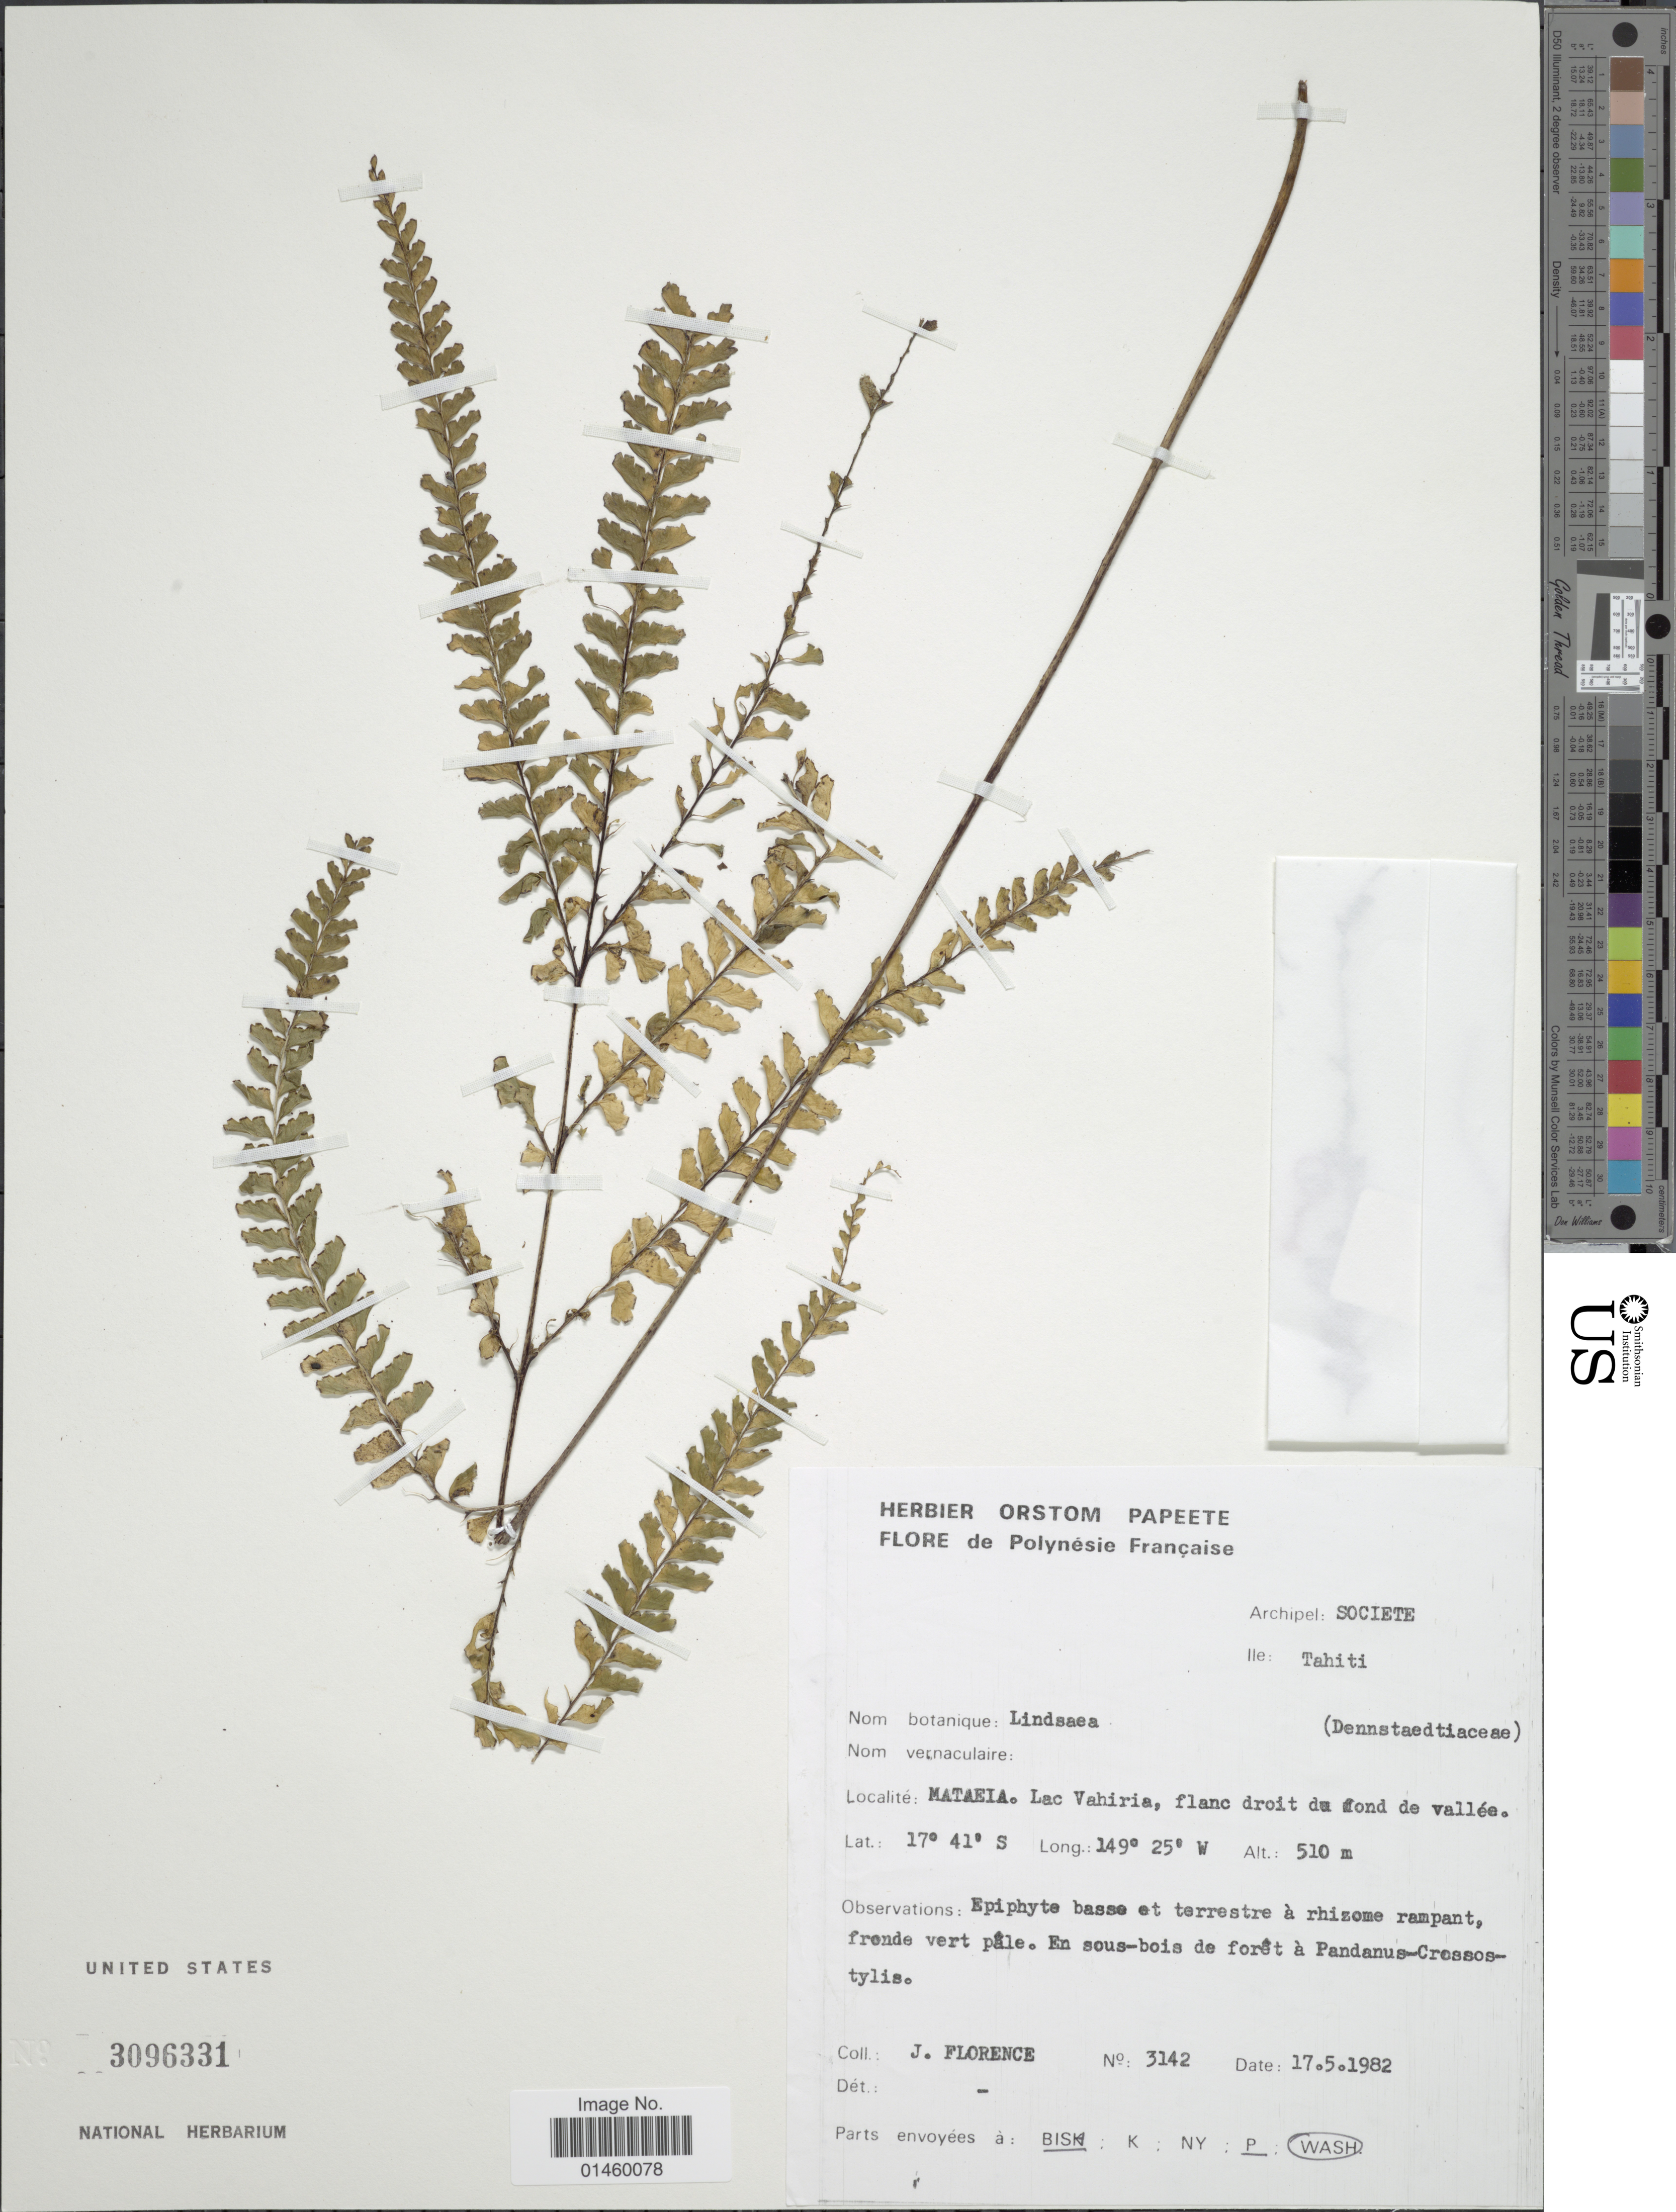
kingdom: Plantae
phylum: Tracheophyta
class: Polypodiopsida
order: Polypodiales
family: Lindsaeaceae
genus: Lindsaea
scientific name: Lindsaea propinqua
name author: Hook.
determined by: Badré, F.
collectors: J. Florence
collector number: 3142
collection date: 1982-05-17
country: French Polynesia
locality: Polynesie Francaise. Archipel: Societe. Ile: Tahiti. Mataeia. Lac Vahiria, flanc droit du mond de vallee.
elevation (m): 510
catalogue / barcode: US 3096331